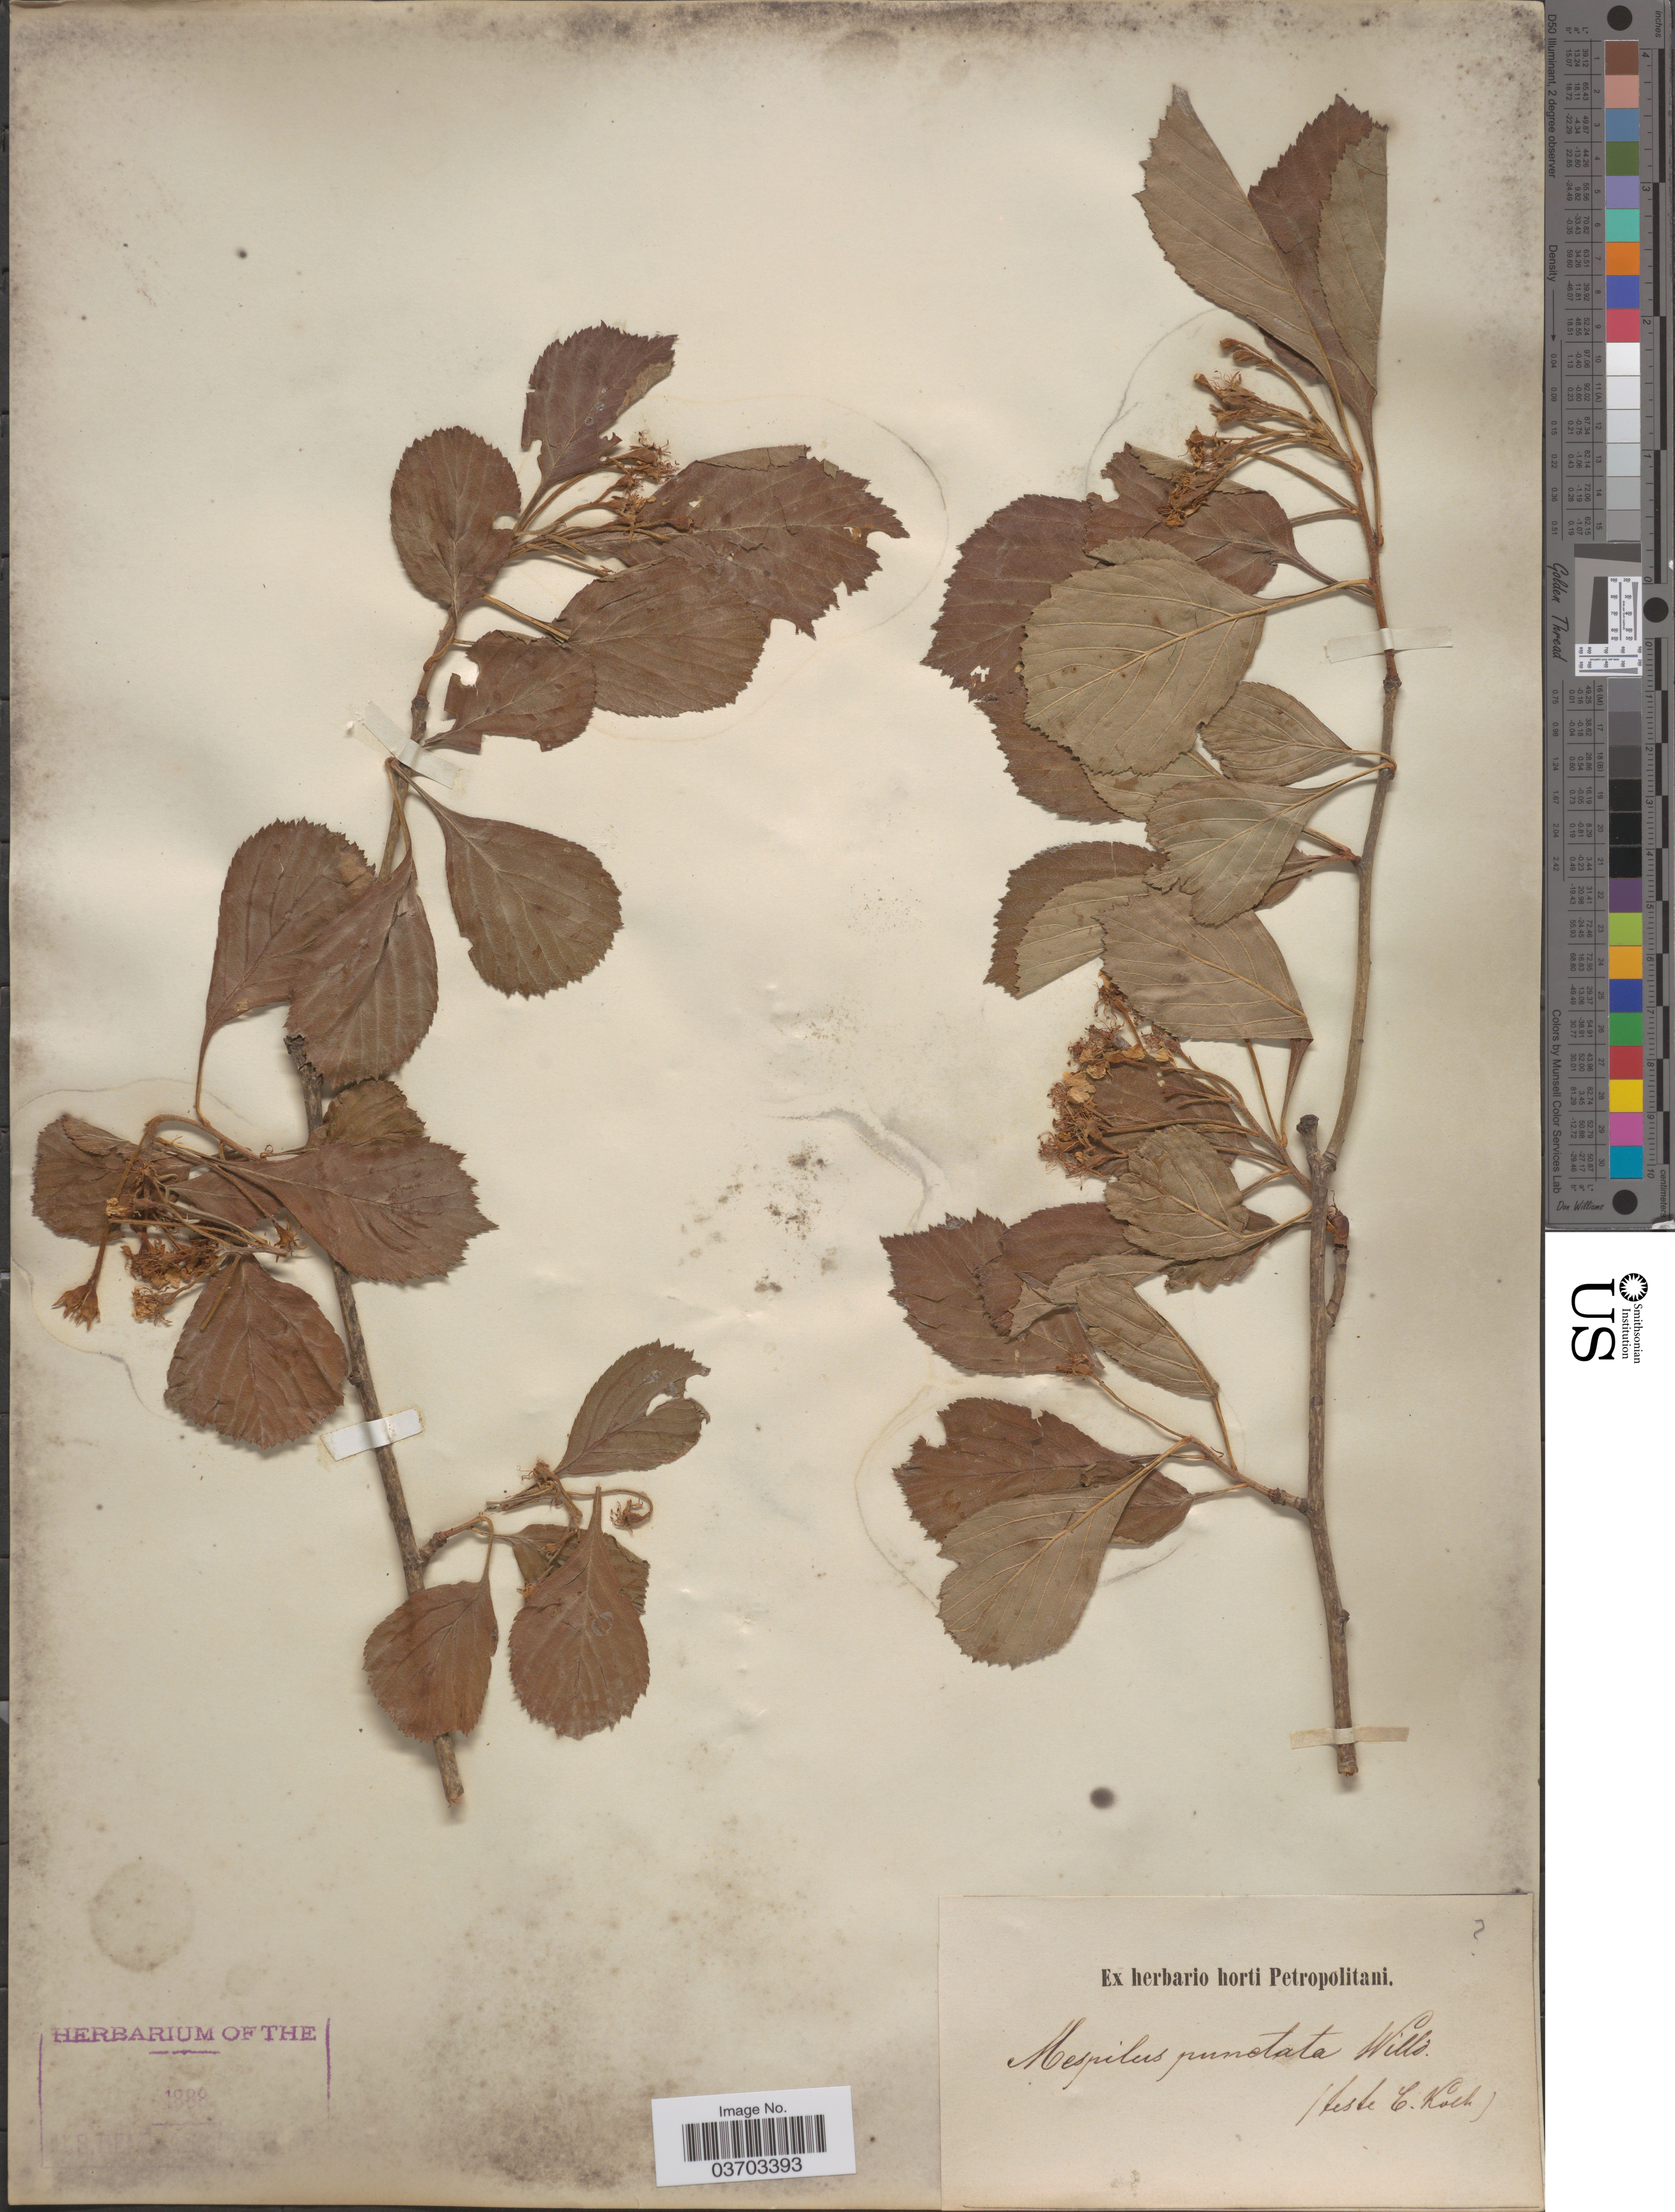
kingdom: Plantae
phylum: Tracheophyta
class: Magnoliopsida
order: Rosales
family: Rosaceae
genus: Crataegus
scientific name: Crataegus punctata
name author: Jacq.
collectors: ex herb. horti Petropolitani